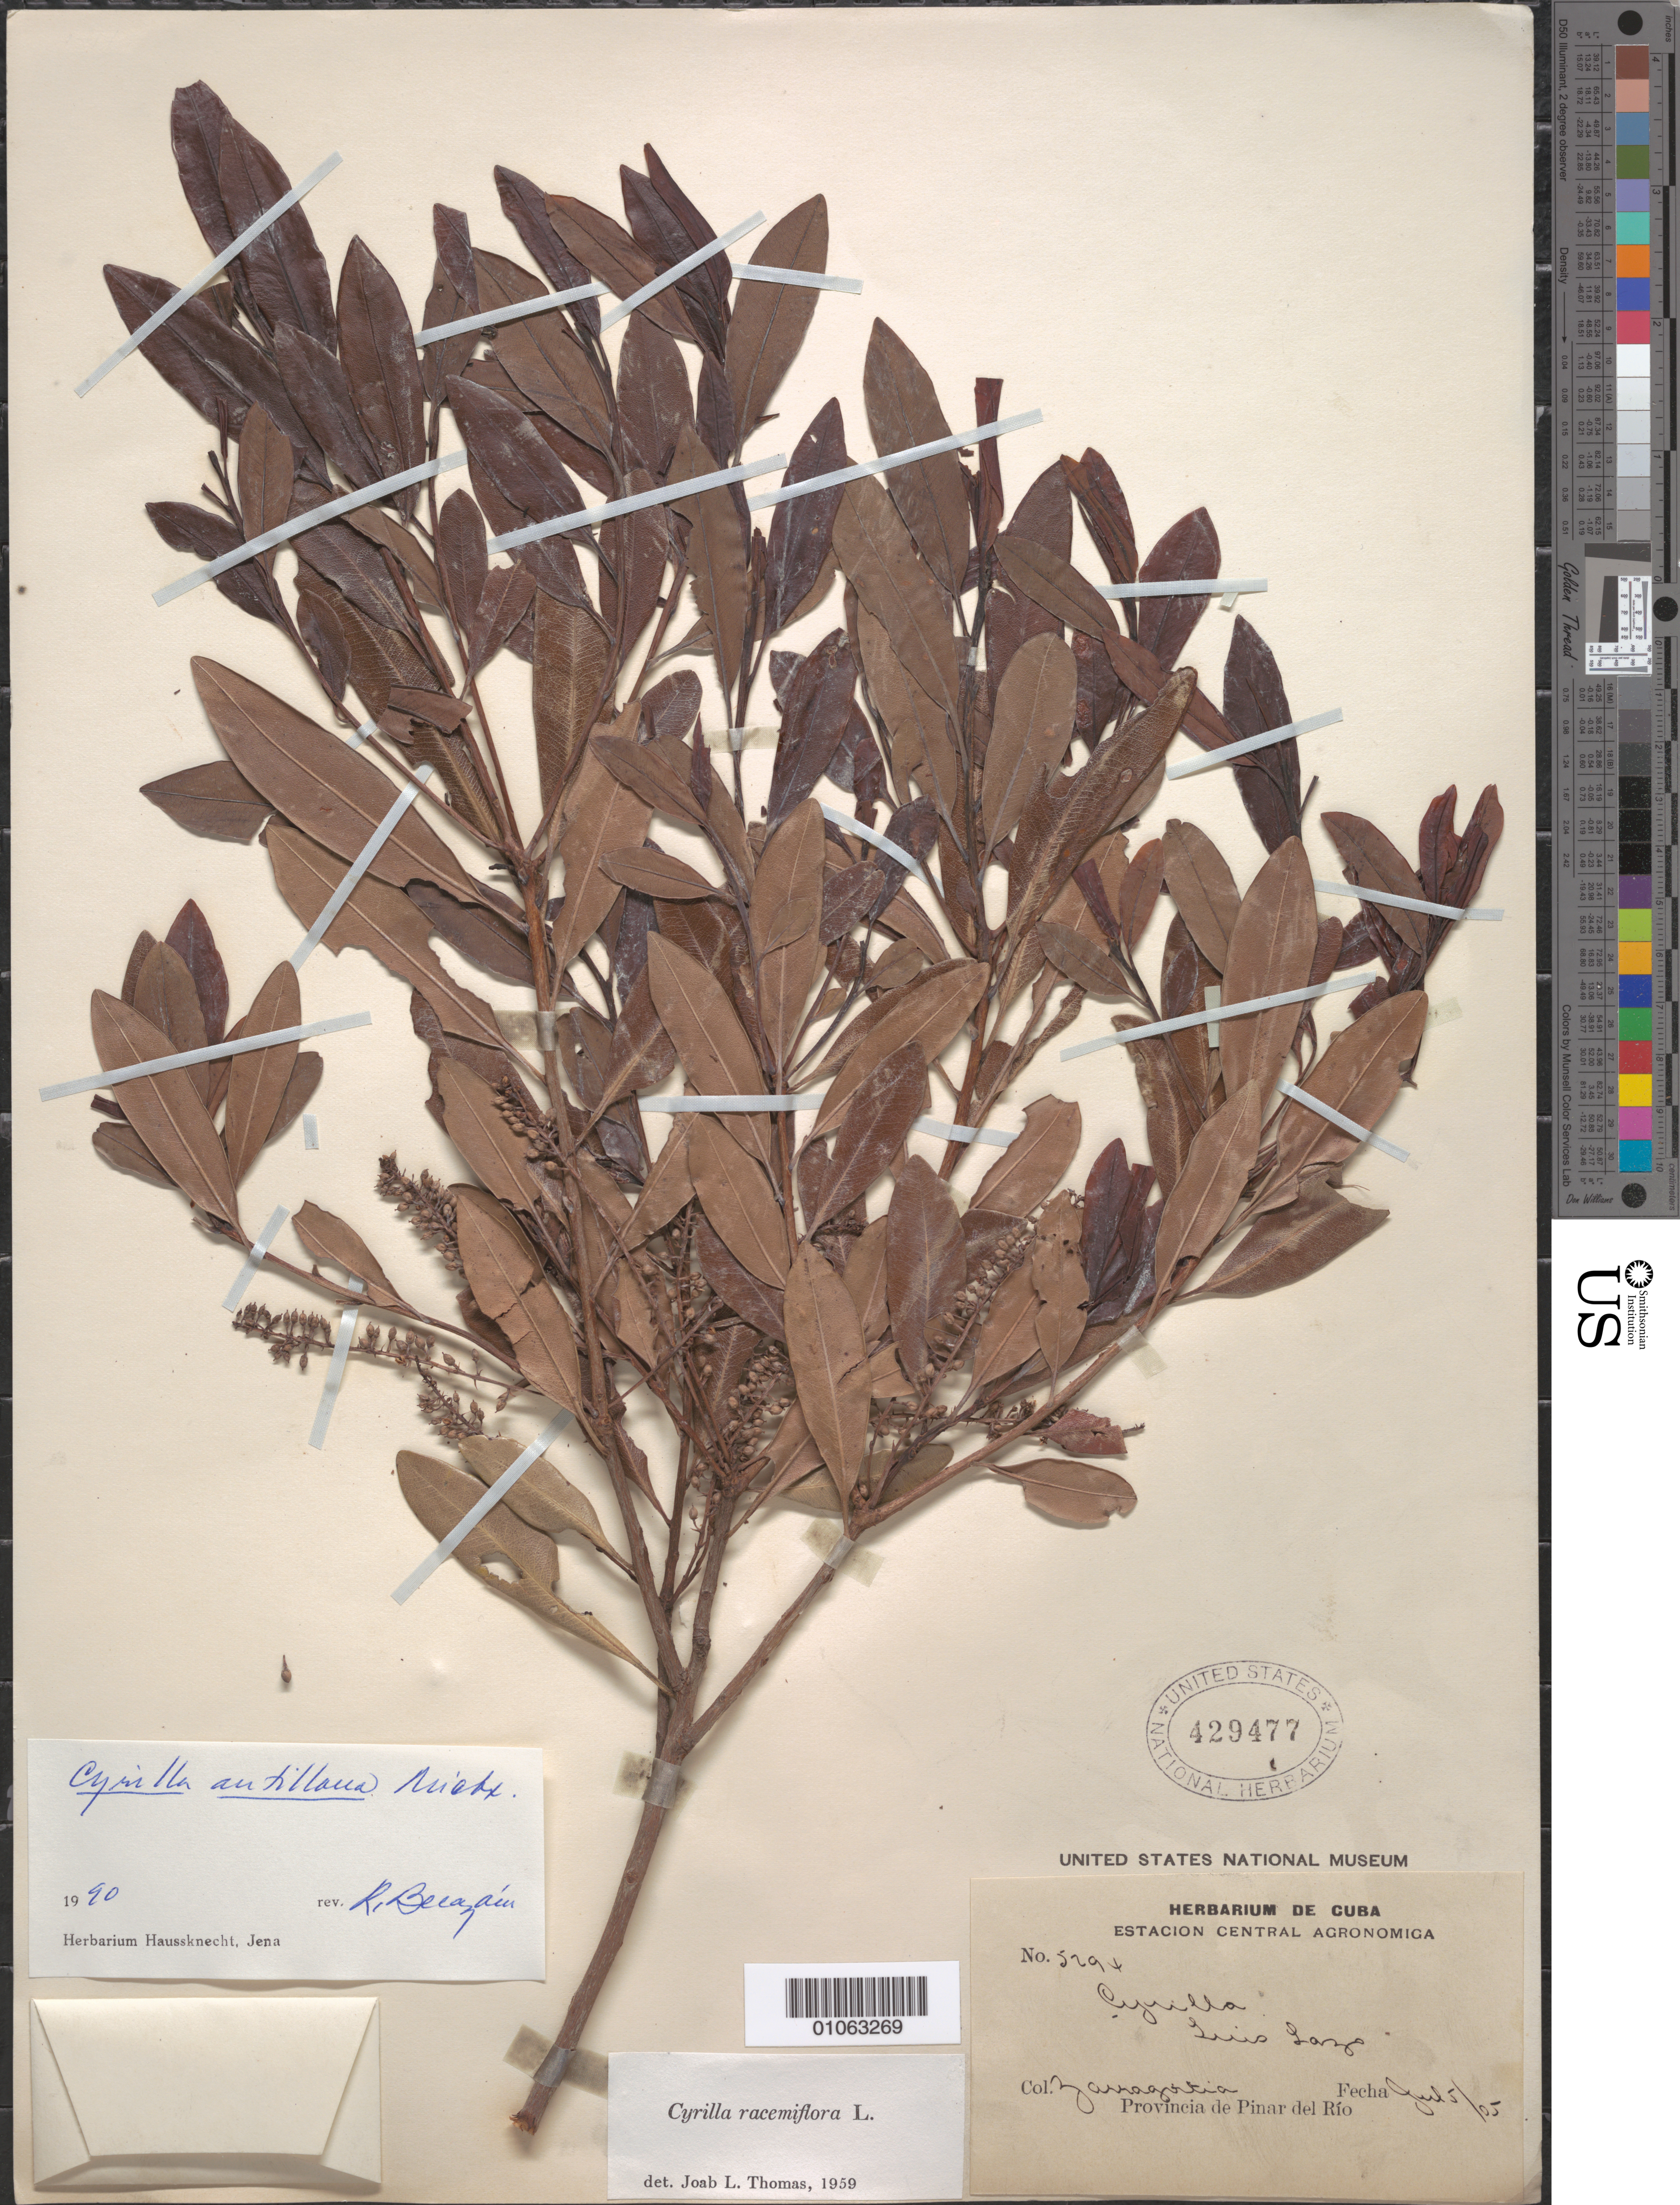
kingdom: Plantae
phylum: Tracheophyta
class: Magnoliopsida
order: Ericales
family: Cyrillaceae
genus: Cyrilla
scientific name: Cyrilla antillana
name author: Michx.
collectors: -. Zarragatia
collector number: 5294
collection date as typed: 05 Jul 1905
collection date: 1905-07-05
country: Cuba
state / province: Pinar del Rio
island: Cuba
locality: Pinar del Rio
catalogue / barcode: US 429477